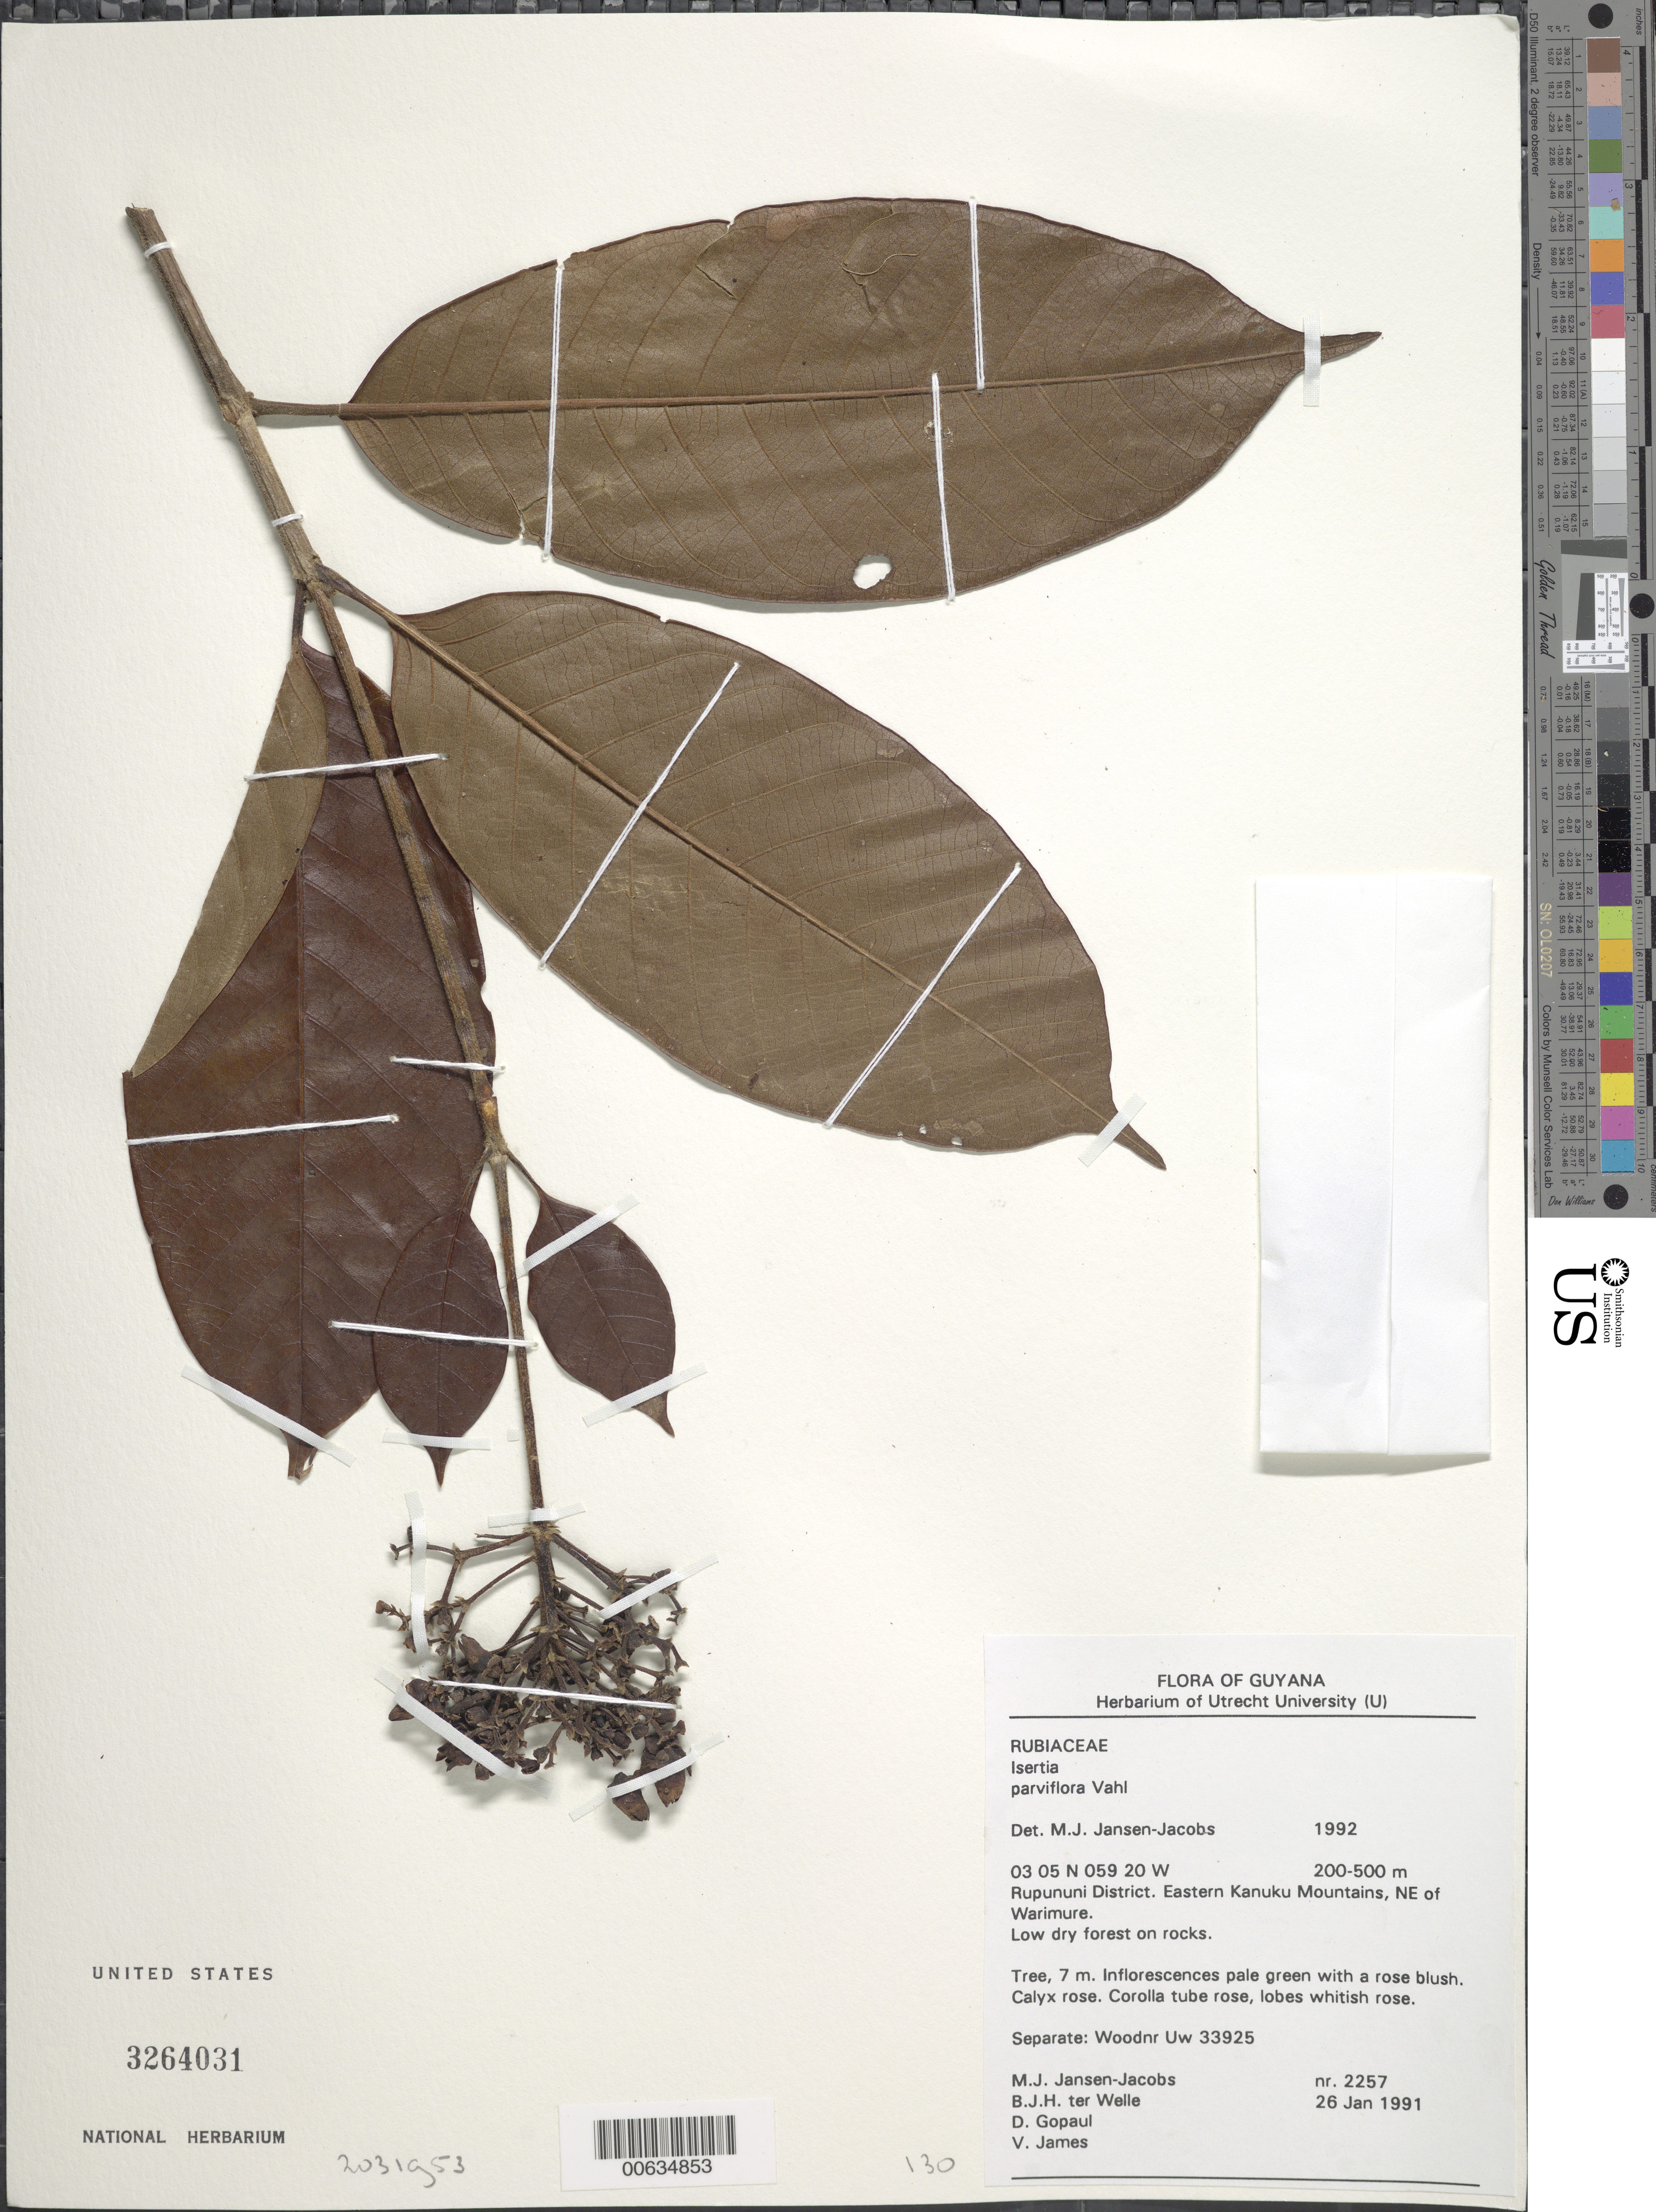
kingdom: Plantae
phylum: Tracheophyta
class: Magnoliopsida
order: Gentianales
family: Rubiaceae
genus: Isertia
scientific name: Isertia parviflora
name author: Vahl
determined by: Kirkbride, J. H.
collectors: M. J. Jansen-Jacobs, B. Welle, D. Gopaul & V. James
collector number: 2257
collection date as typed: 26-Jan-91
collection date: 1991-01-26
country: Guyana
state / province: U. Takutu-U. Essequibo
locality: Warimure, NE of, eastern Kanuku Mts., Rupununi District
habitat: Low dry forest on rocks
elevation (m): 200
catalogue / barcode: US 3264031